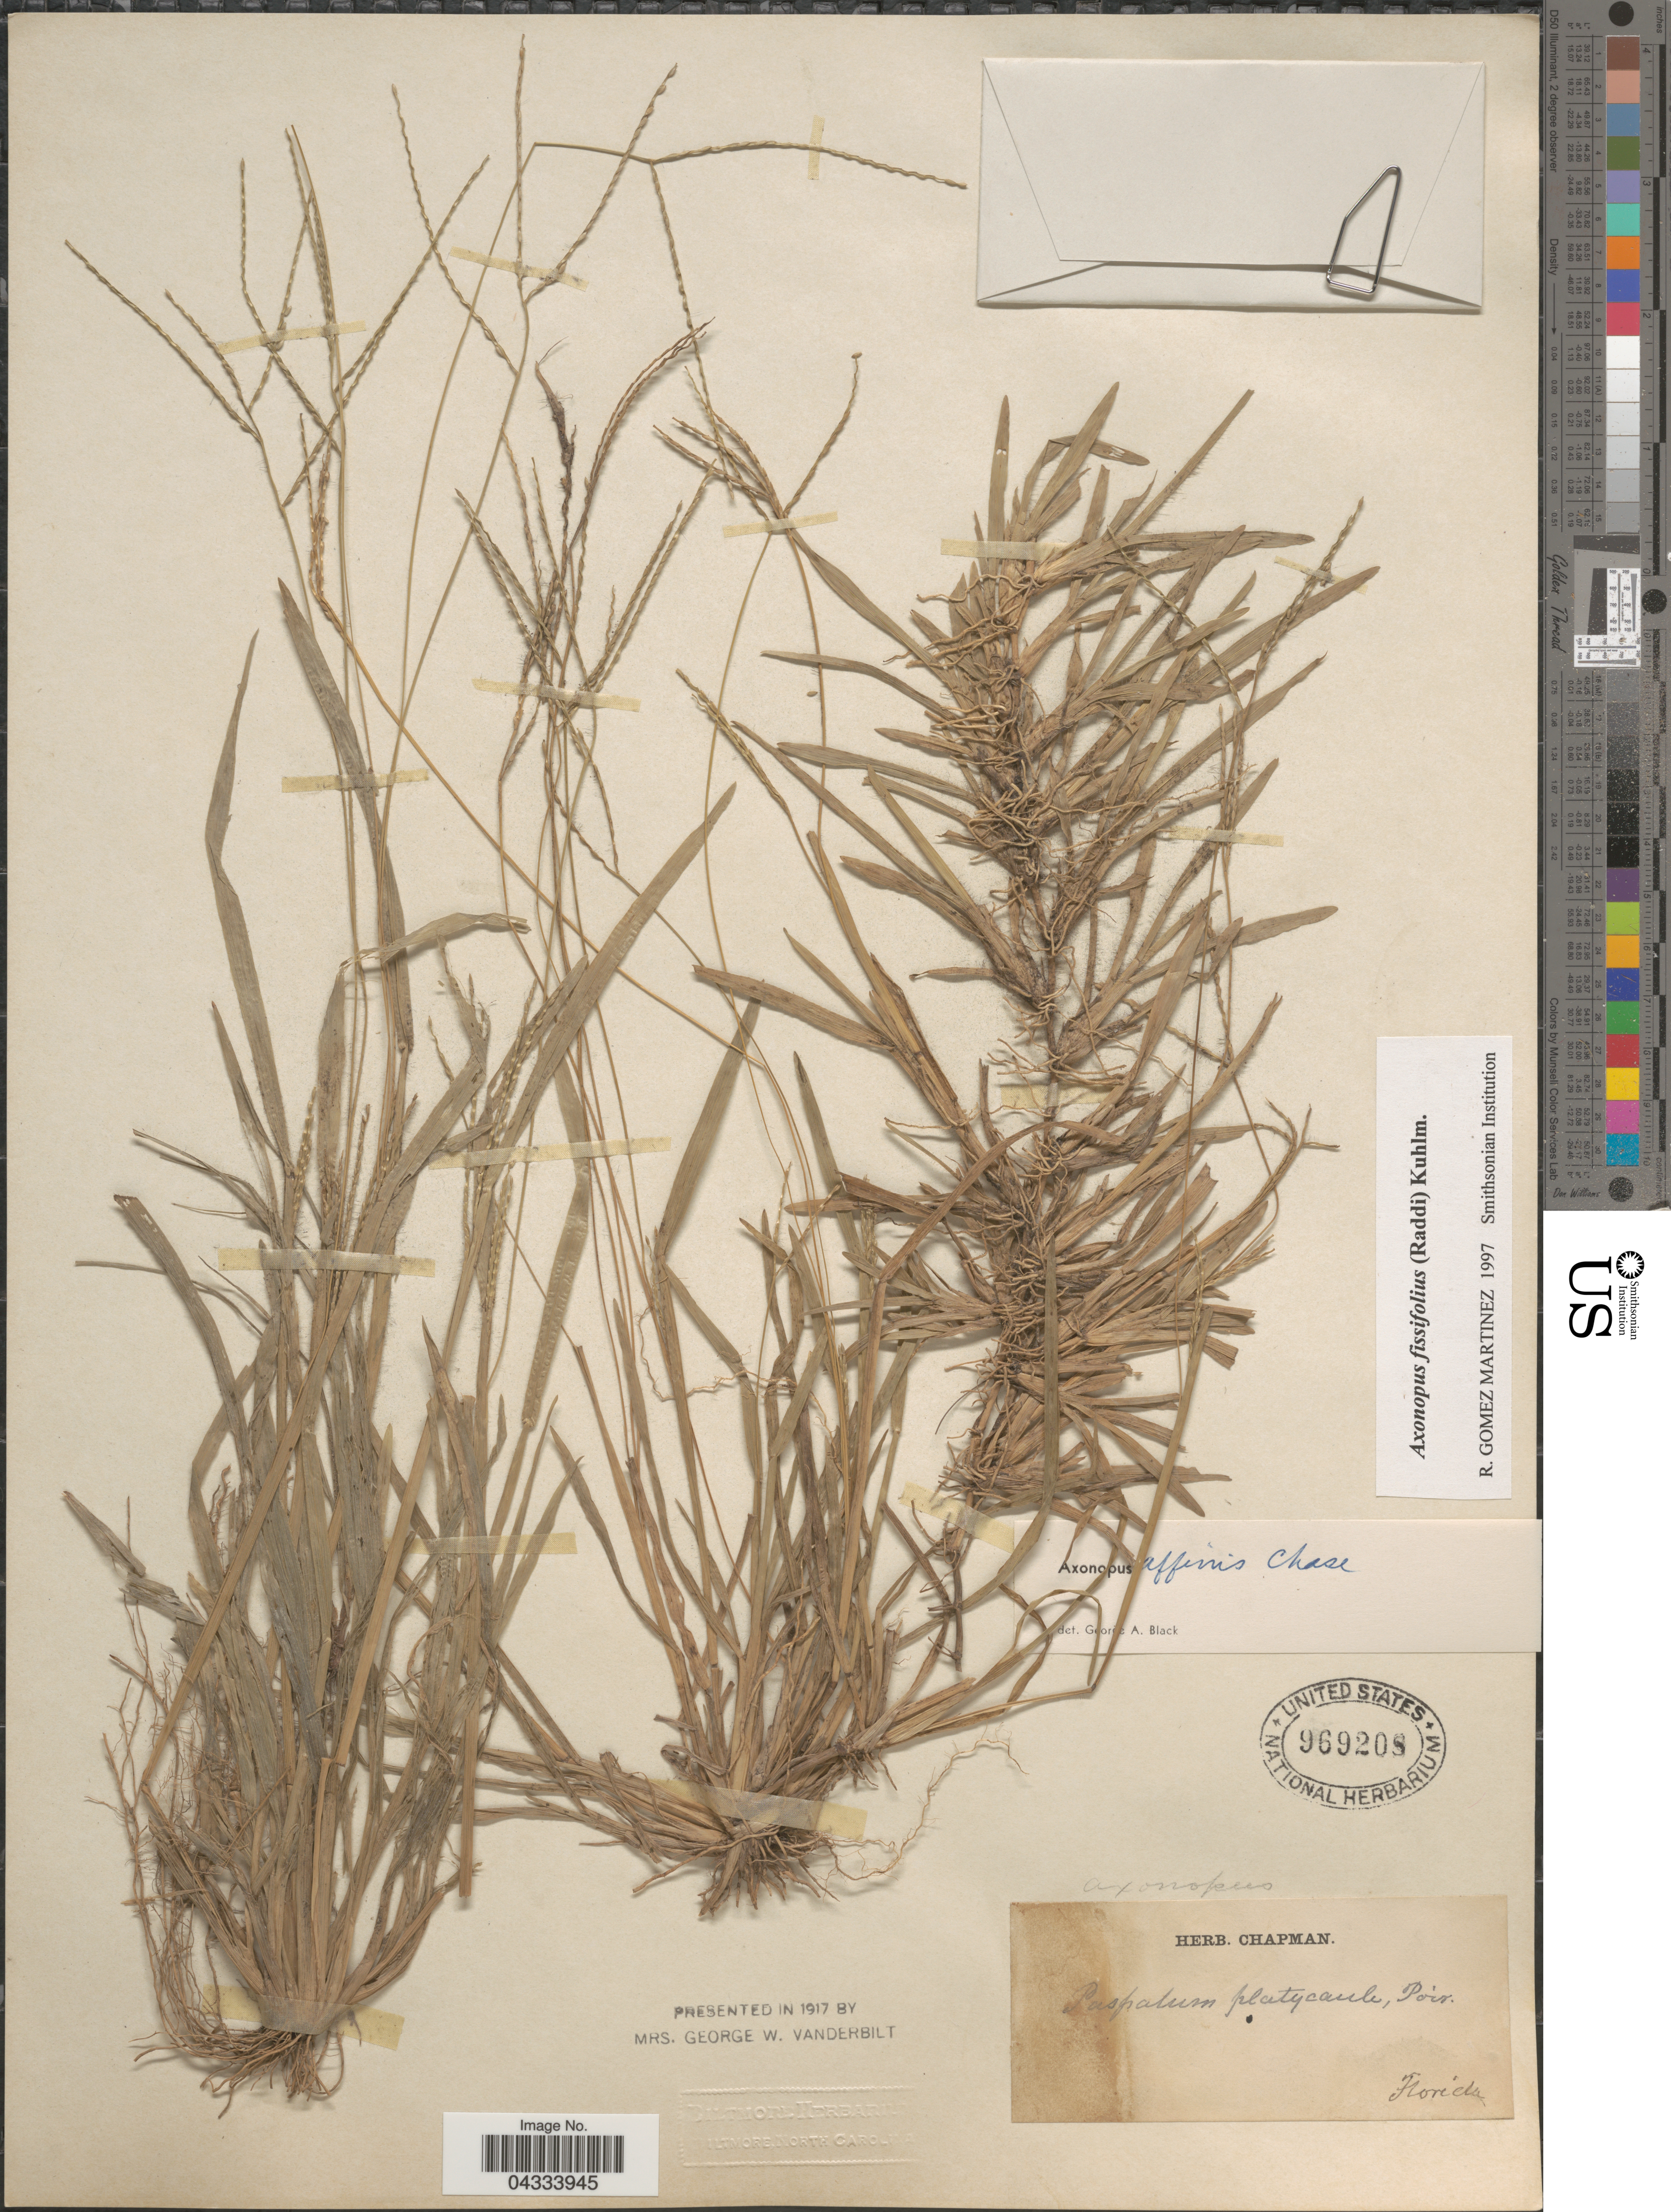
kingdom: Plantae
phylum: Tracheophyta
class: Liliopsida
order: Poales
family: Poaceae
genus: Axonopus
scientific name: Axonopus fissifolius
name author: (Raddi) Kuhlm.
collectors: ex herb. Chapman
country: United States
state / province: Florida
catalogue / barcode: US 969208